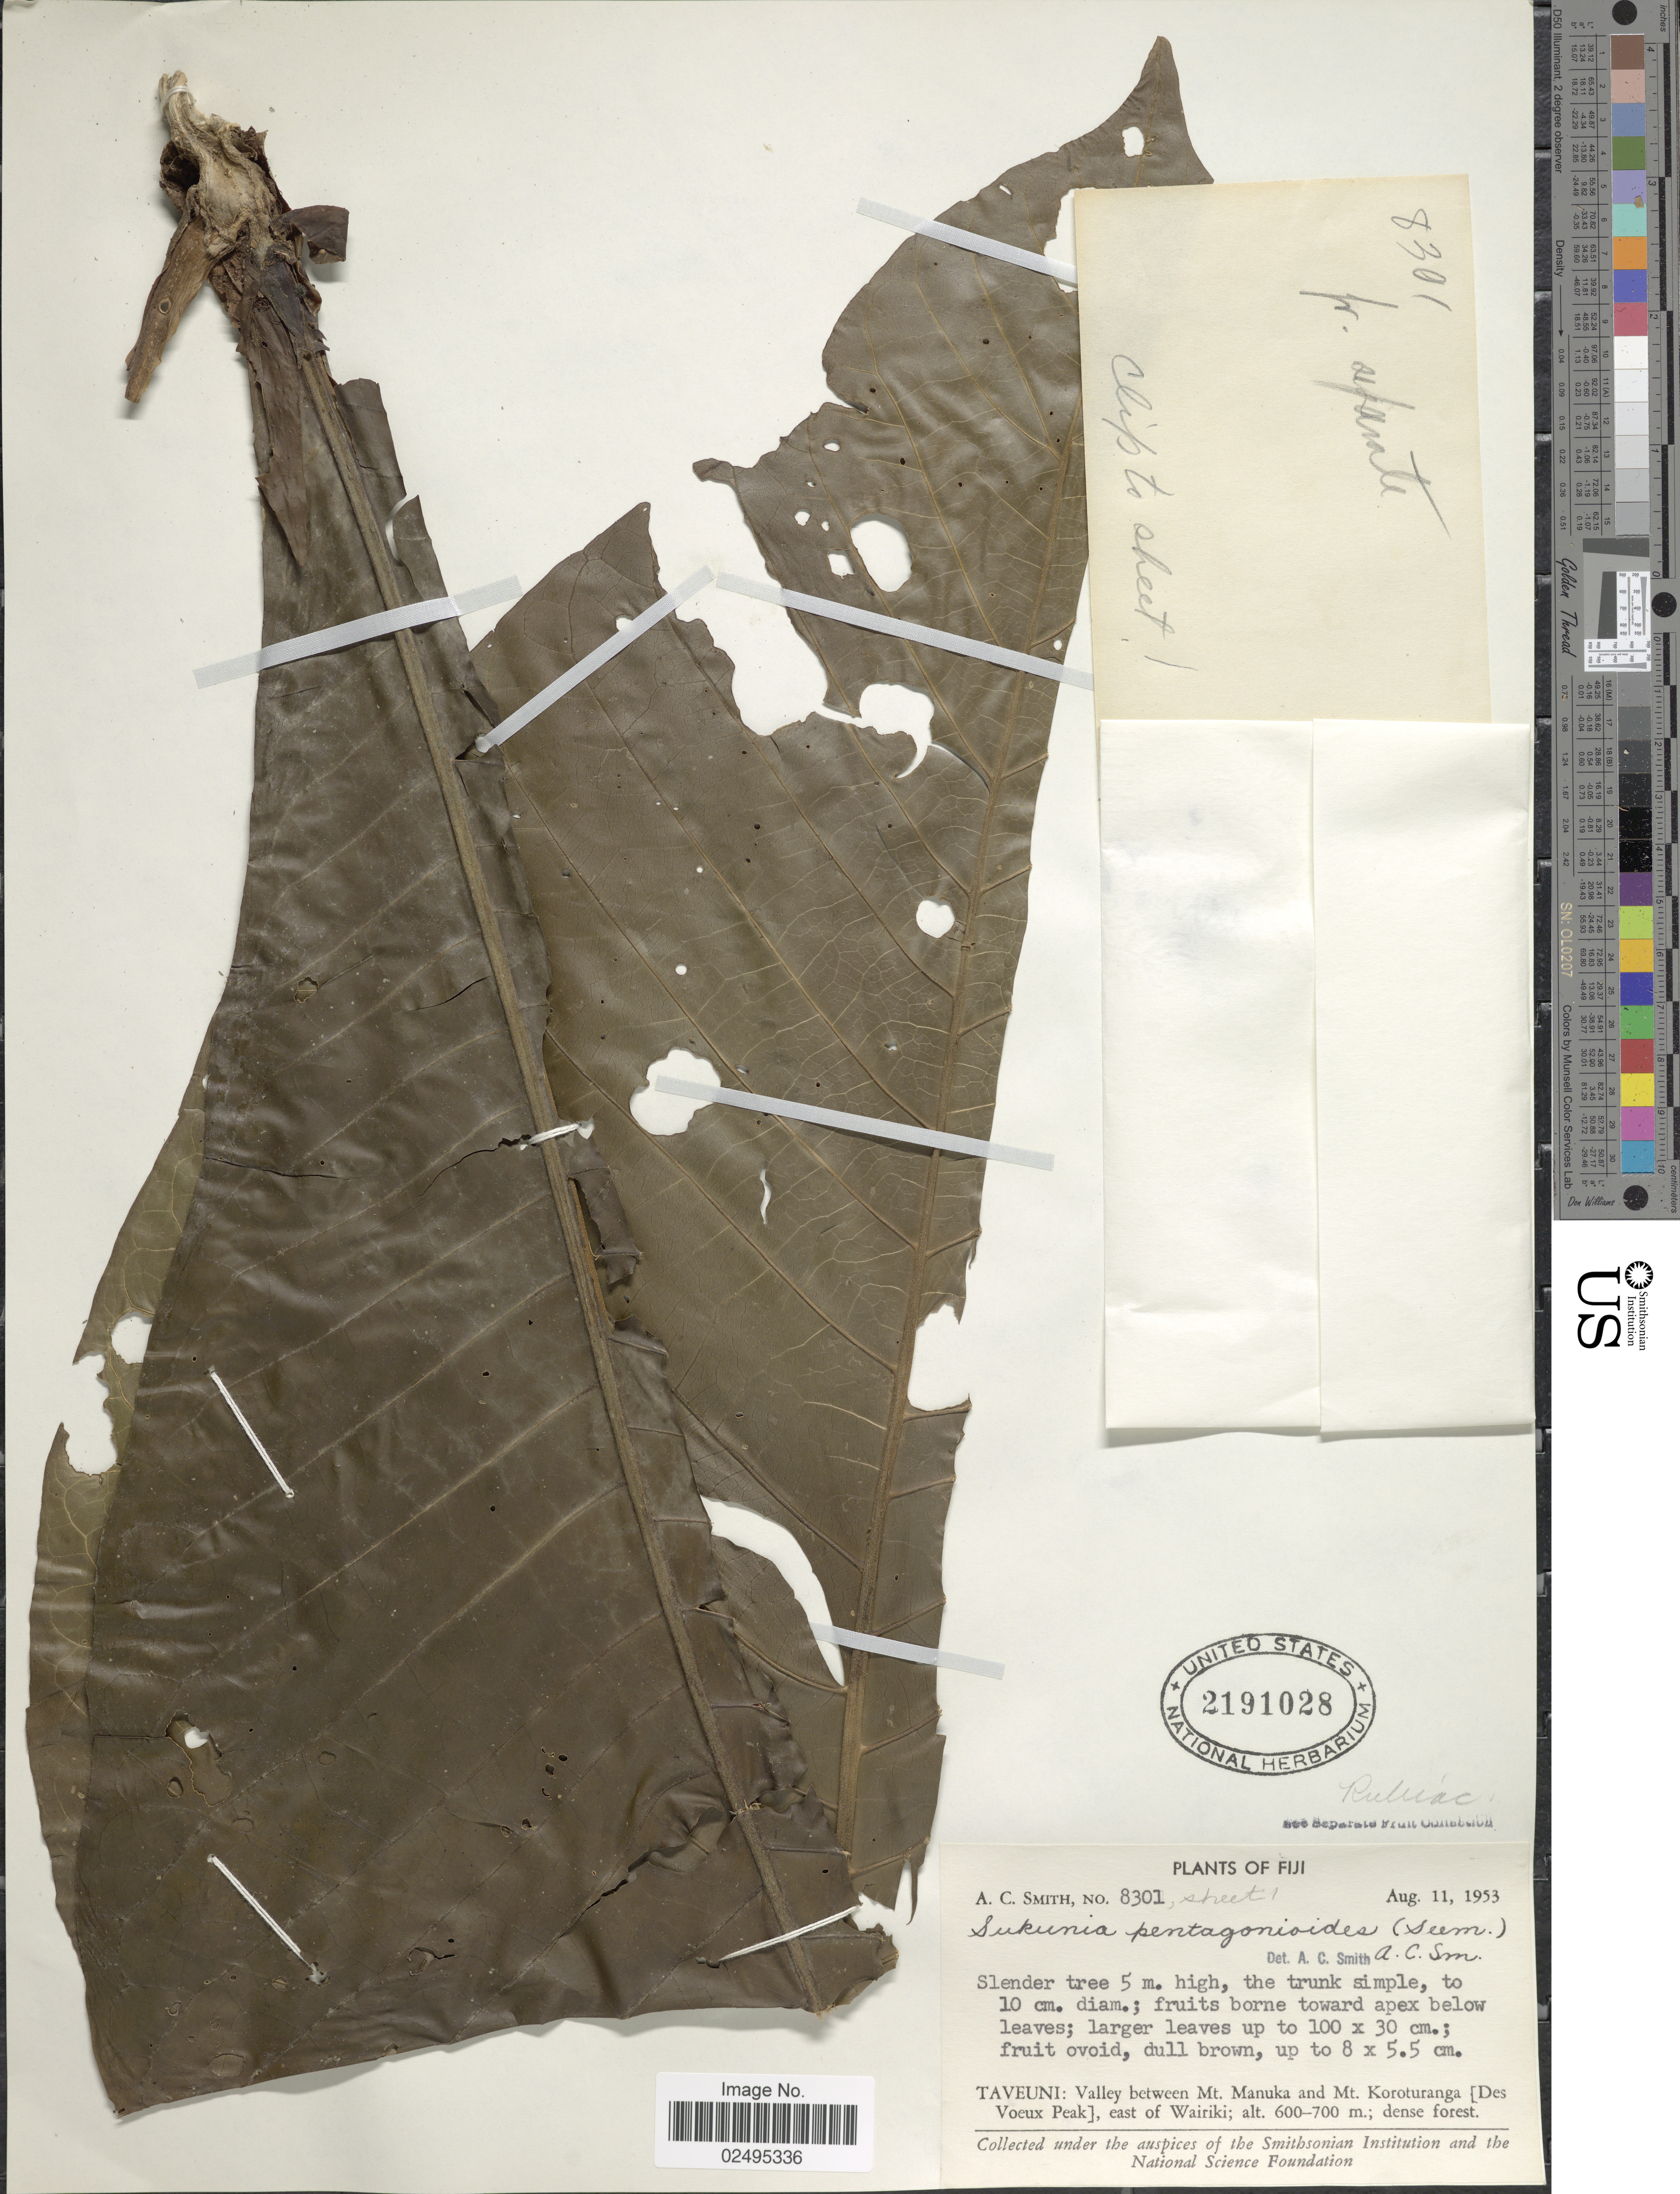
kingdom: Plantae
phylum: Tracheophyta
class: Magnoliopsida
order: Gentianales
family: Rubiaceae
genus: Sukunia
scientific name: Sukunia pentagonioides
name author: (Seem.) A.C. Sm.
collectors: A. C. Smith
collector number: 8301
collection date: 1953-08-11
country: Fiji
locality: Taveuni: Valley between Mt. Manuka and Mt. Koroturanga [Des Voeux Peak], east of Wairiki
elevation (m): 600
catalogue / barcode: US 2191028